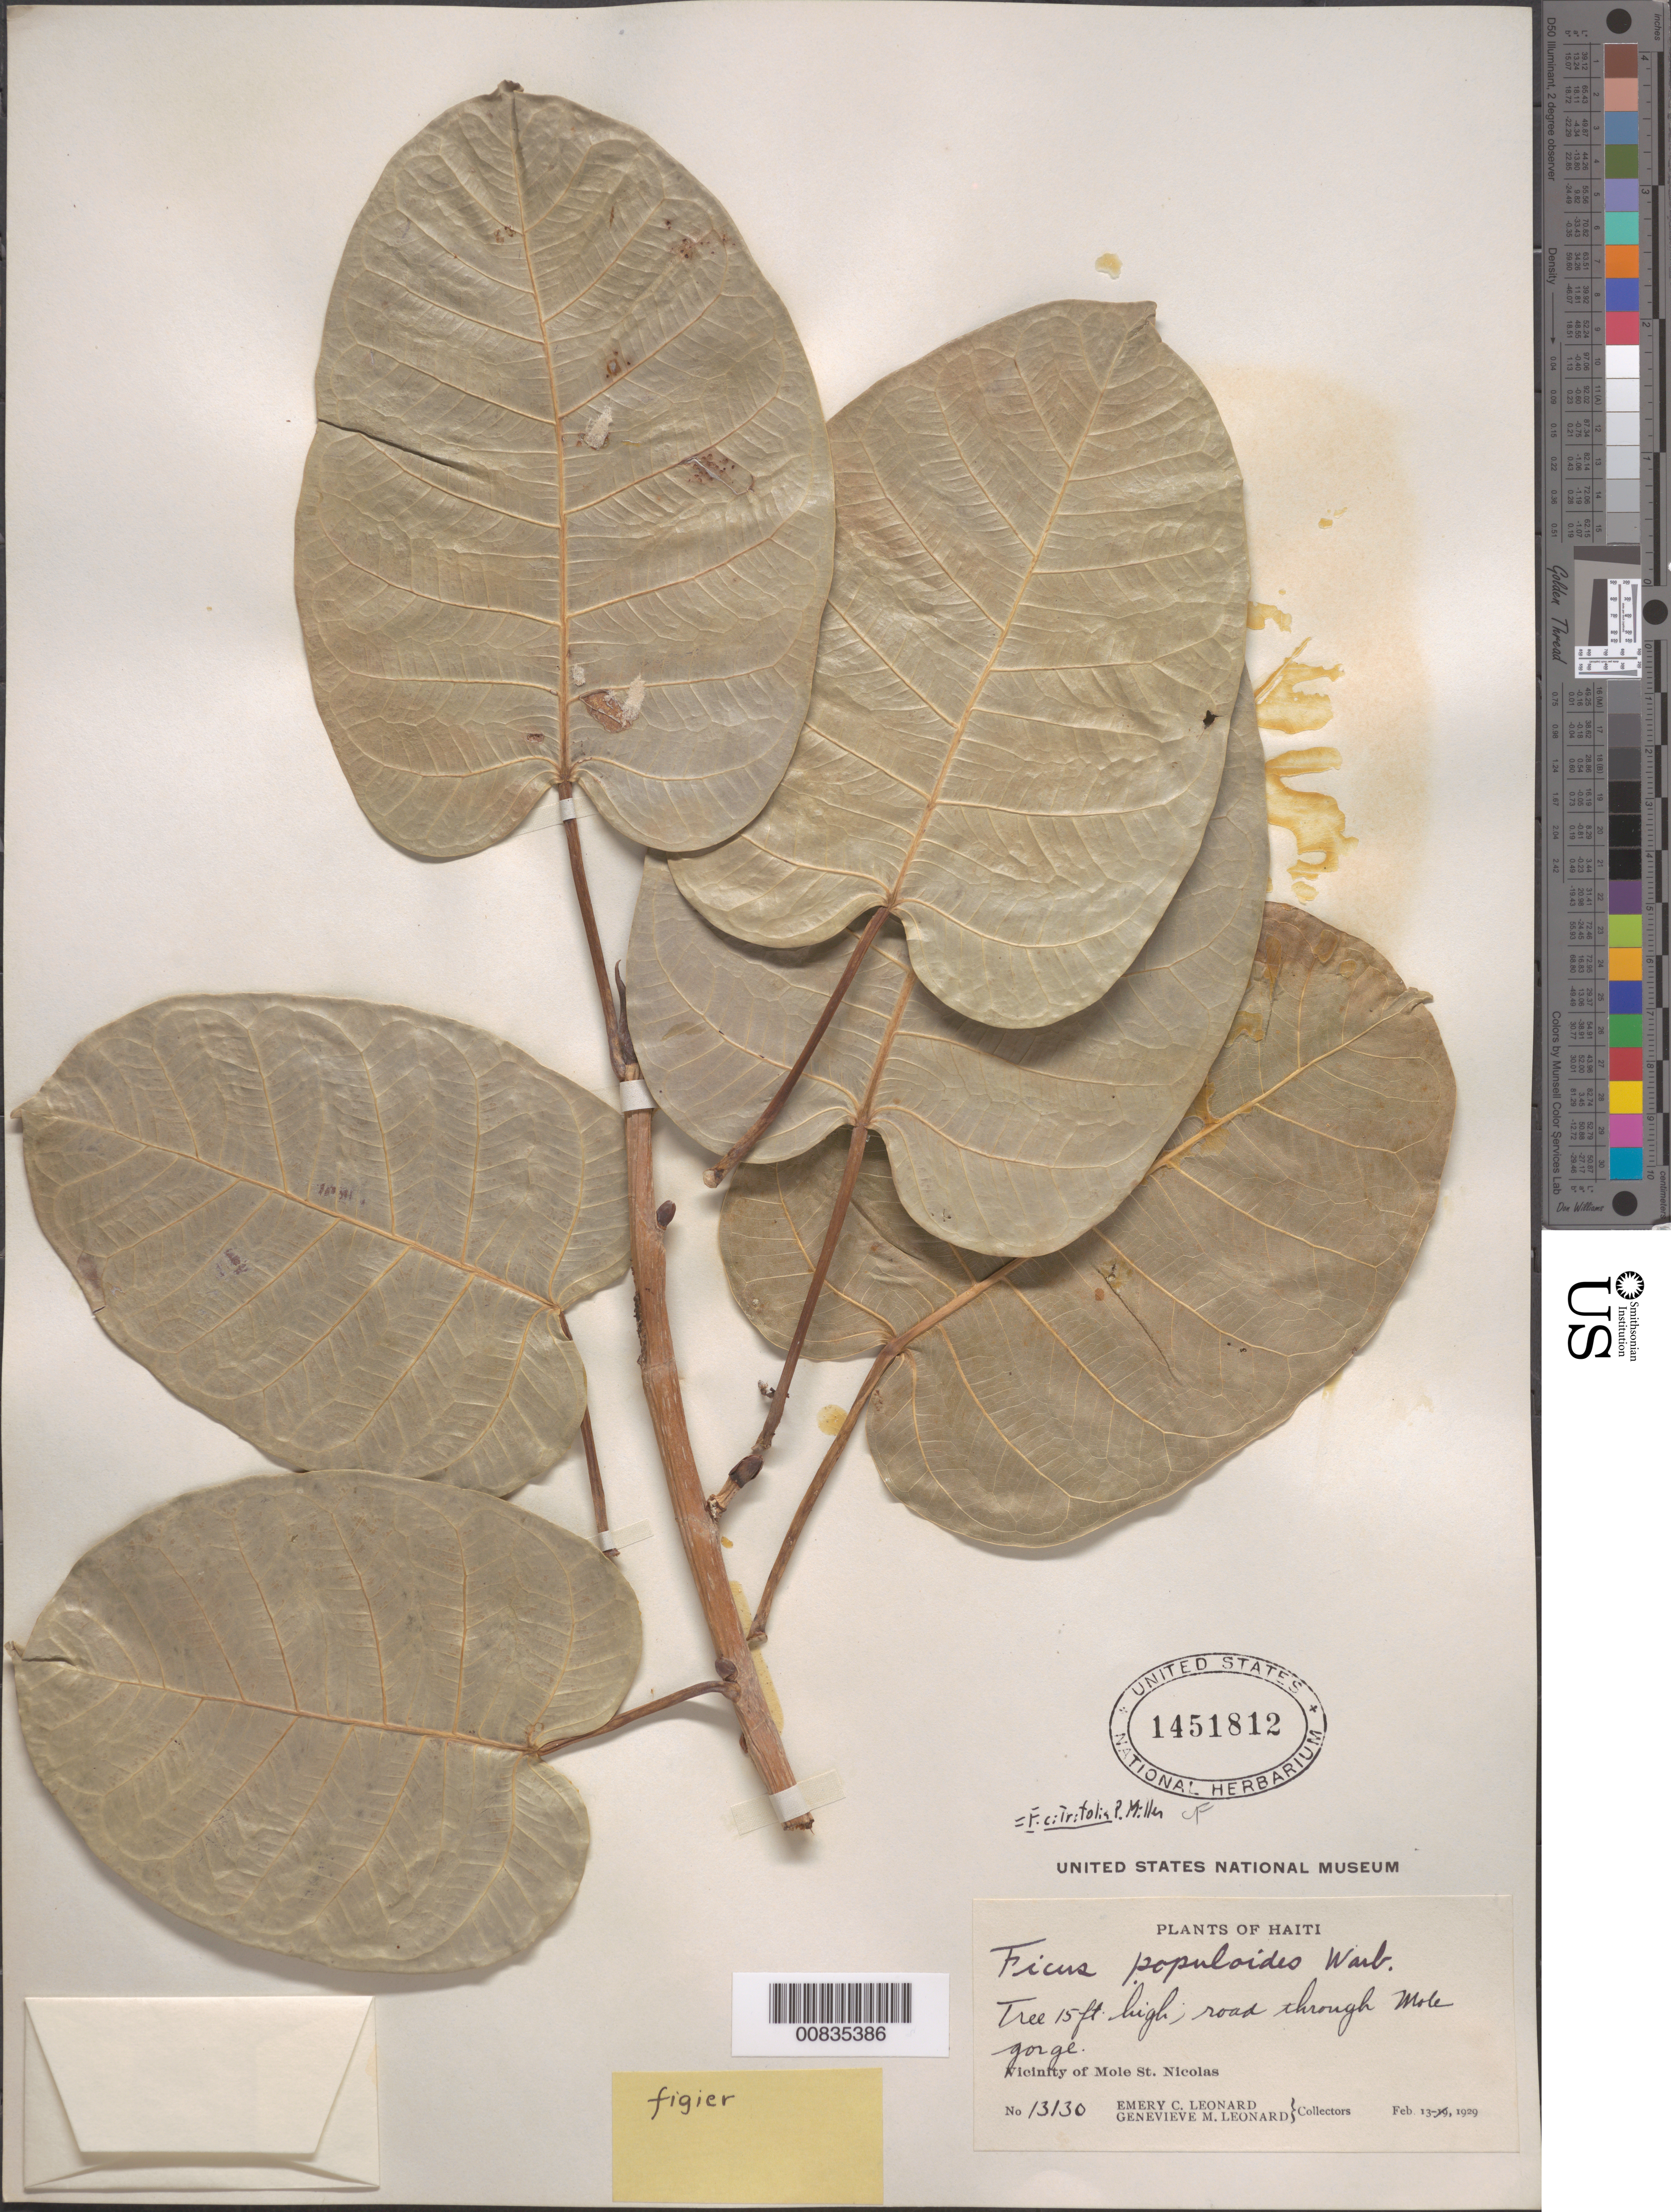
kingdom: Plantae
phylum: Tracheophyta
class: Magnoliopsida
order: Rosales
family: Moraceae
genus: Ficus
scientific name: Ficus citrifolia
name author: Mill.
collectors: E. C. Leonard & G. M. Leonard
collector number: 13130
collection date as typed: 13 Feb 1929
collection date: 1929-02-13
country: Haiti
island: Hispaniola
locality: Vicinity of Mole St. Nicolas, road through Mole Gorge.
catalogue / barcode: US 1451812